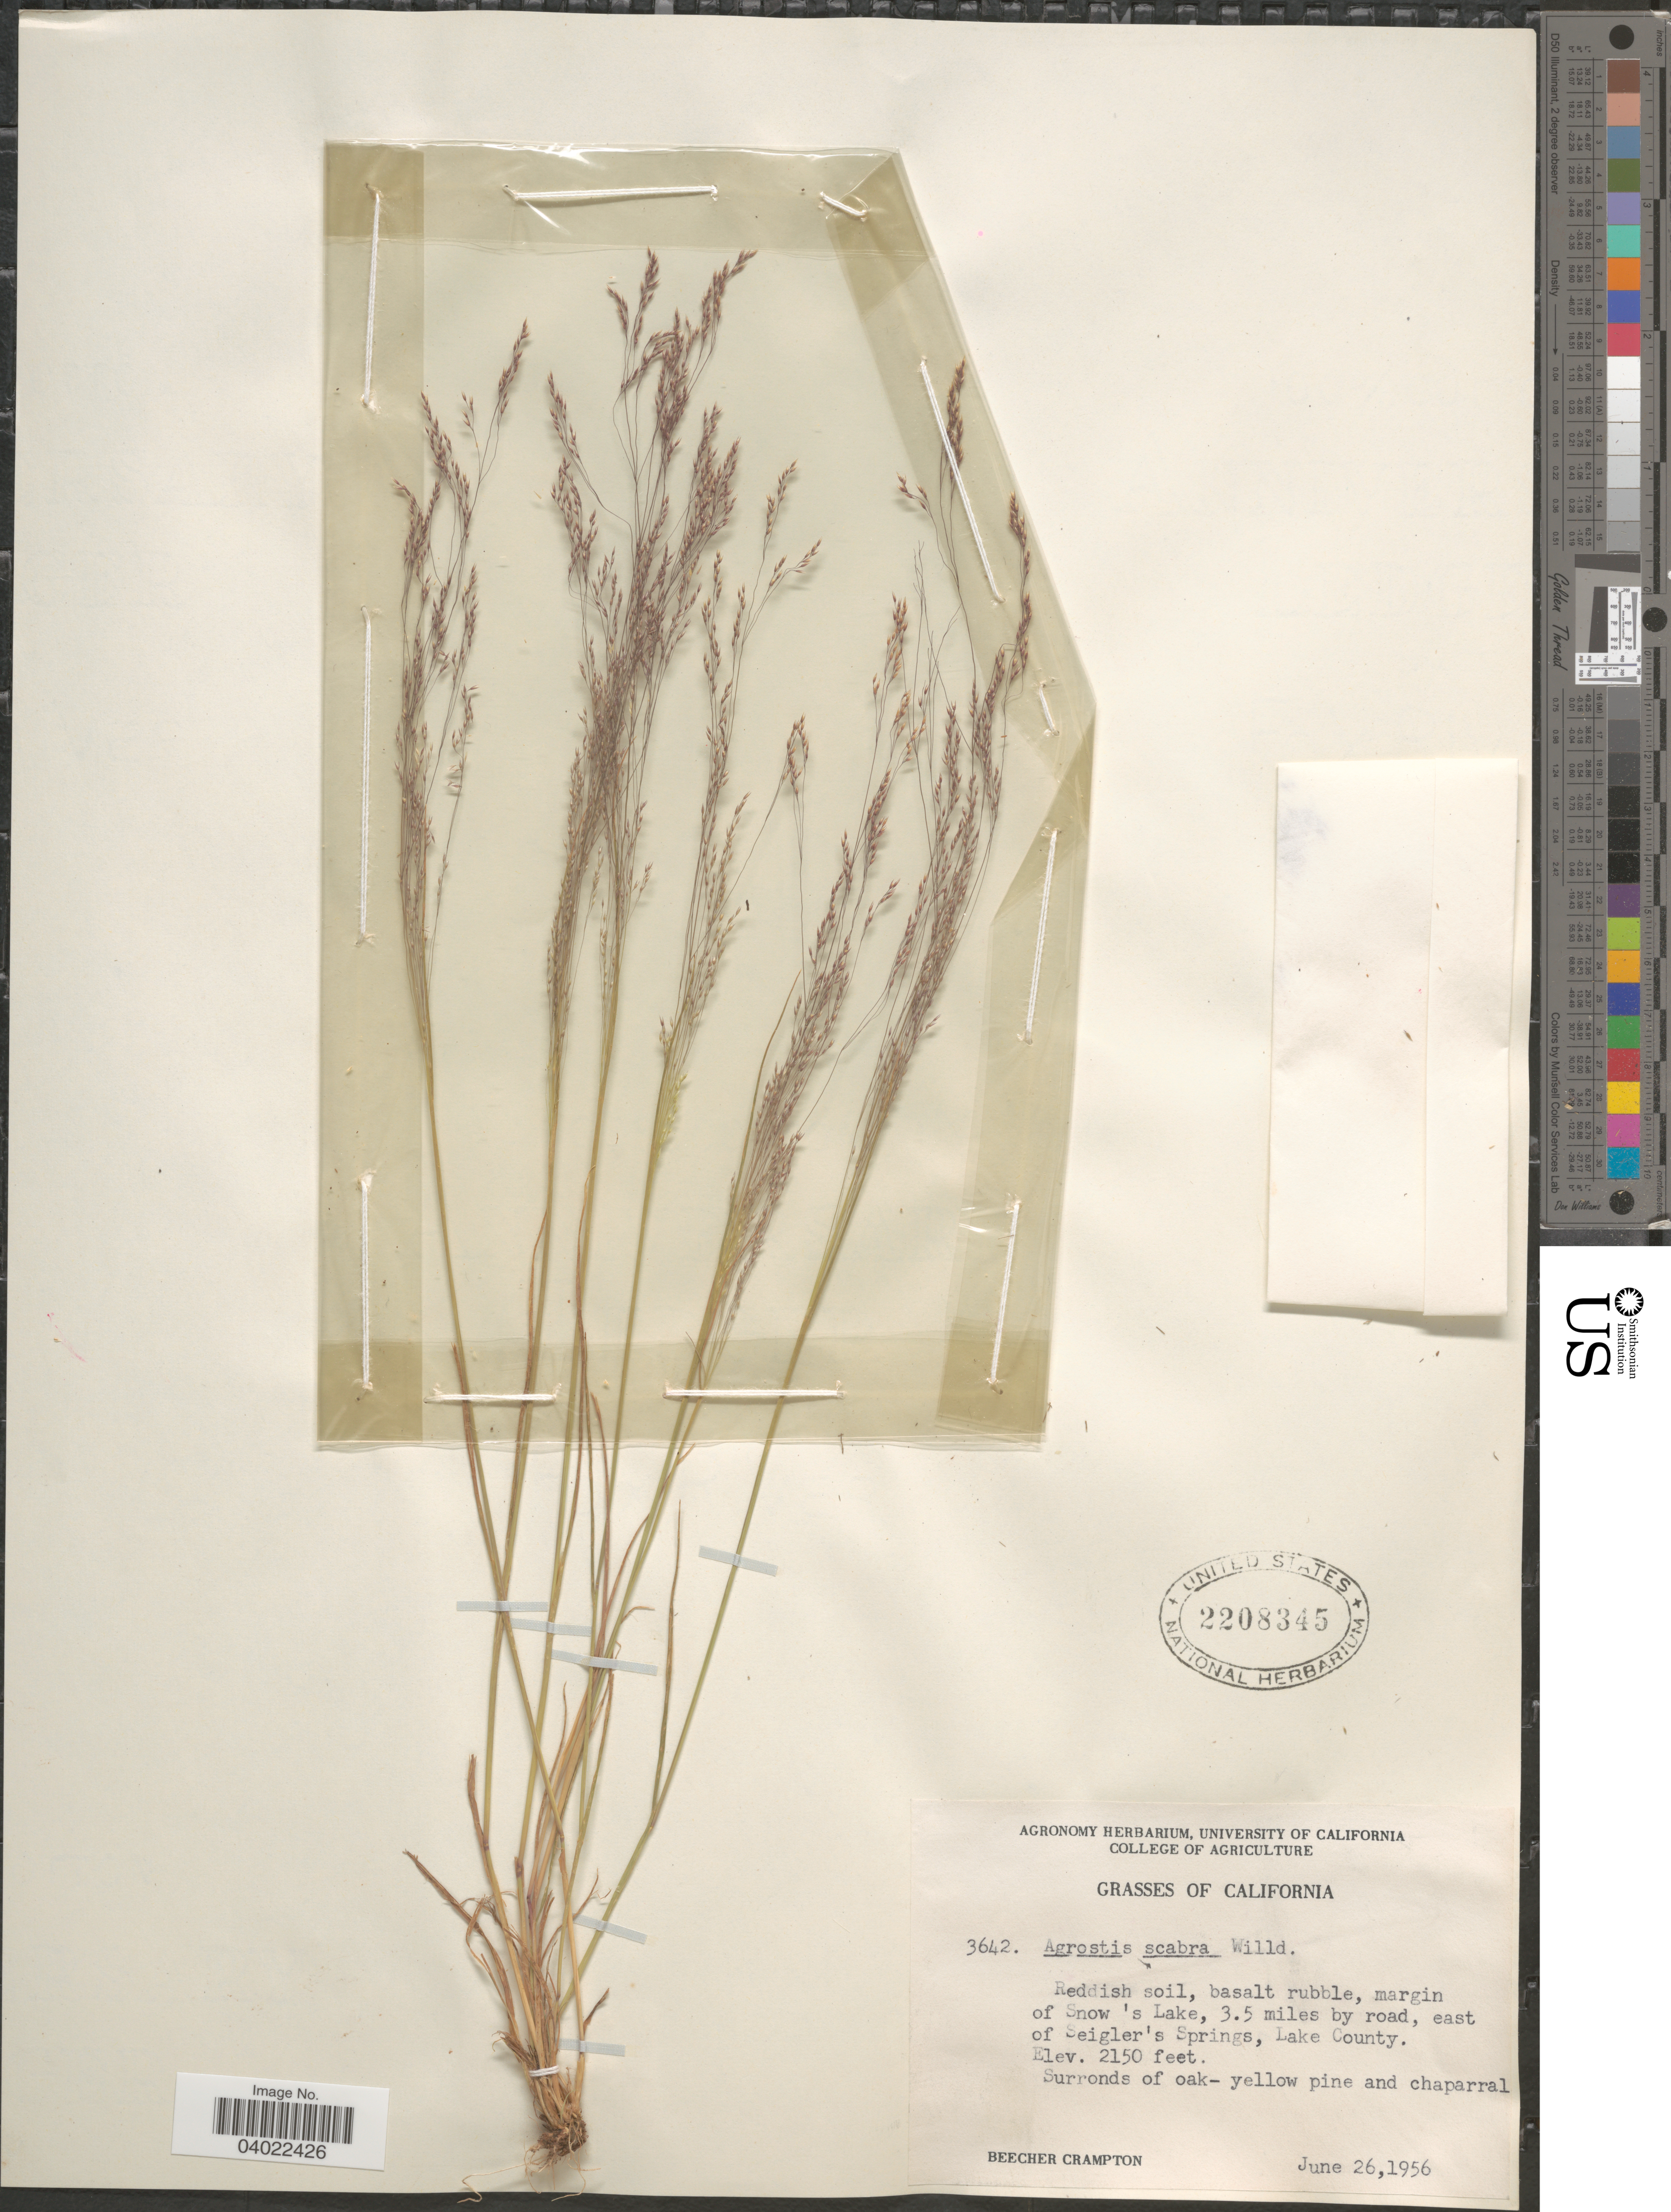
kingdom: Plantae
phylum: Tracheophyta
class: Liliopsida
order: Poales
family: Poaceae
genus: Agrostis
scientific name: Agrostis scabra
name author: Willd.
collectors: B. Crampton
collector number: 3642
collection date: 1956-06-26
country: United States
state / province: California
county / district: Lake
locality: Margin of Snow's Lake, 3.5 miles by road, east of Seigler's Springs, Lake County.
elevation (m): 655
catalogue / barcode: US 2208345